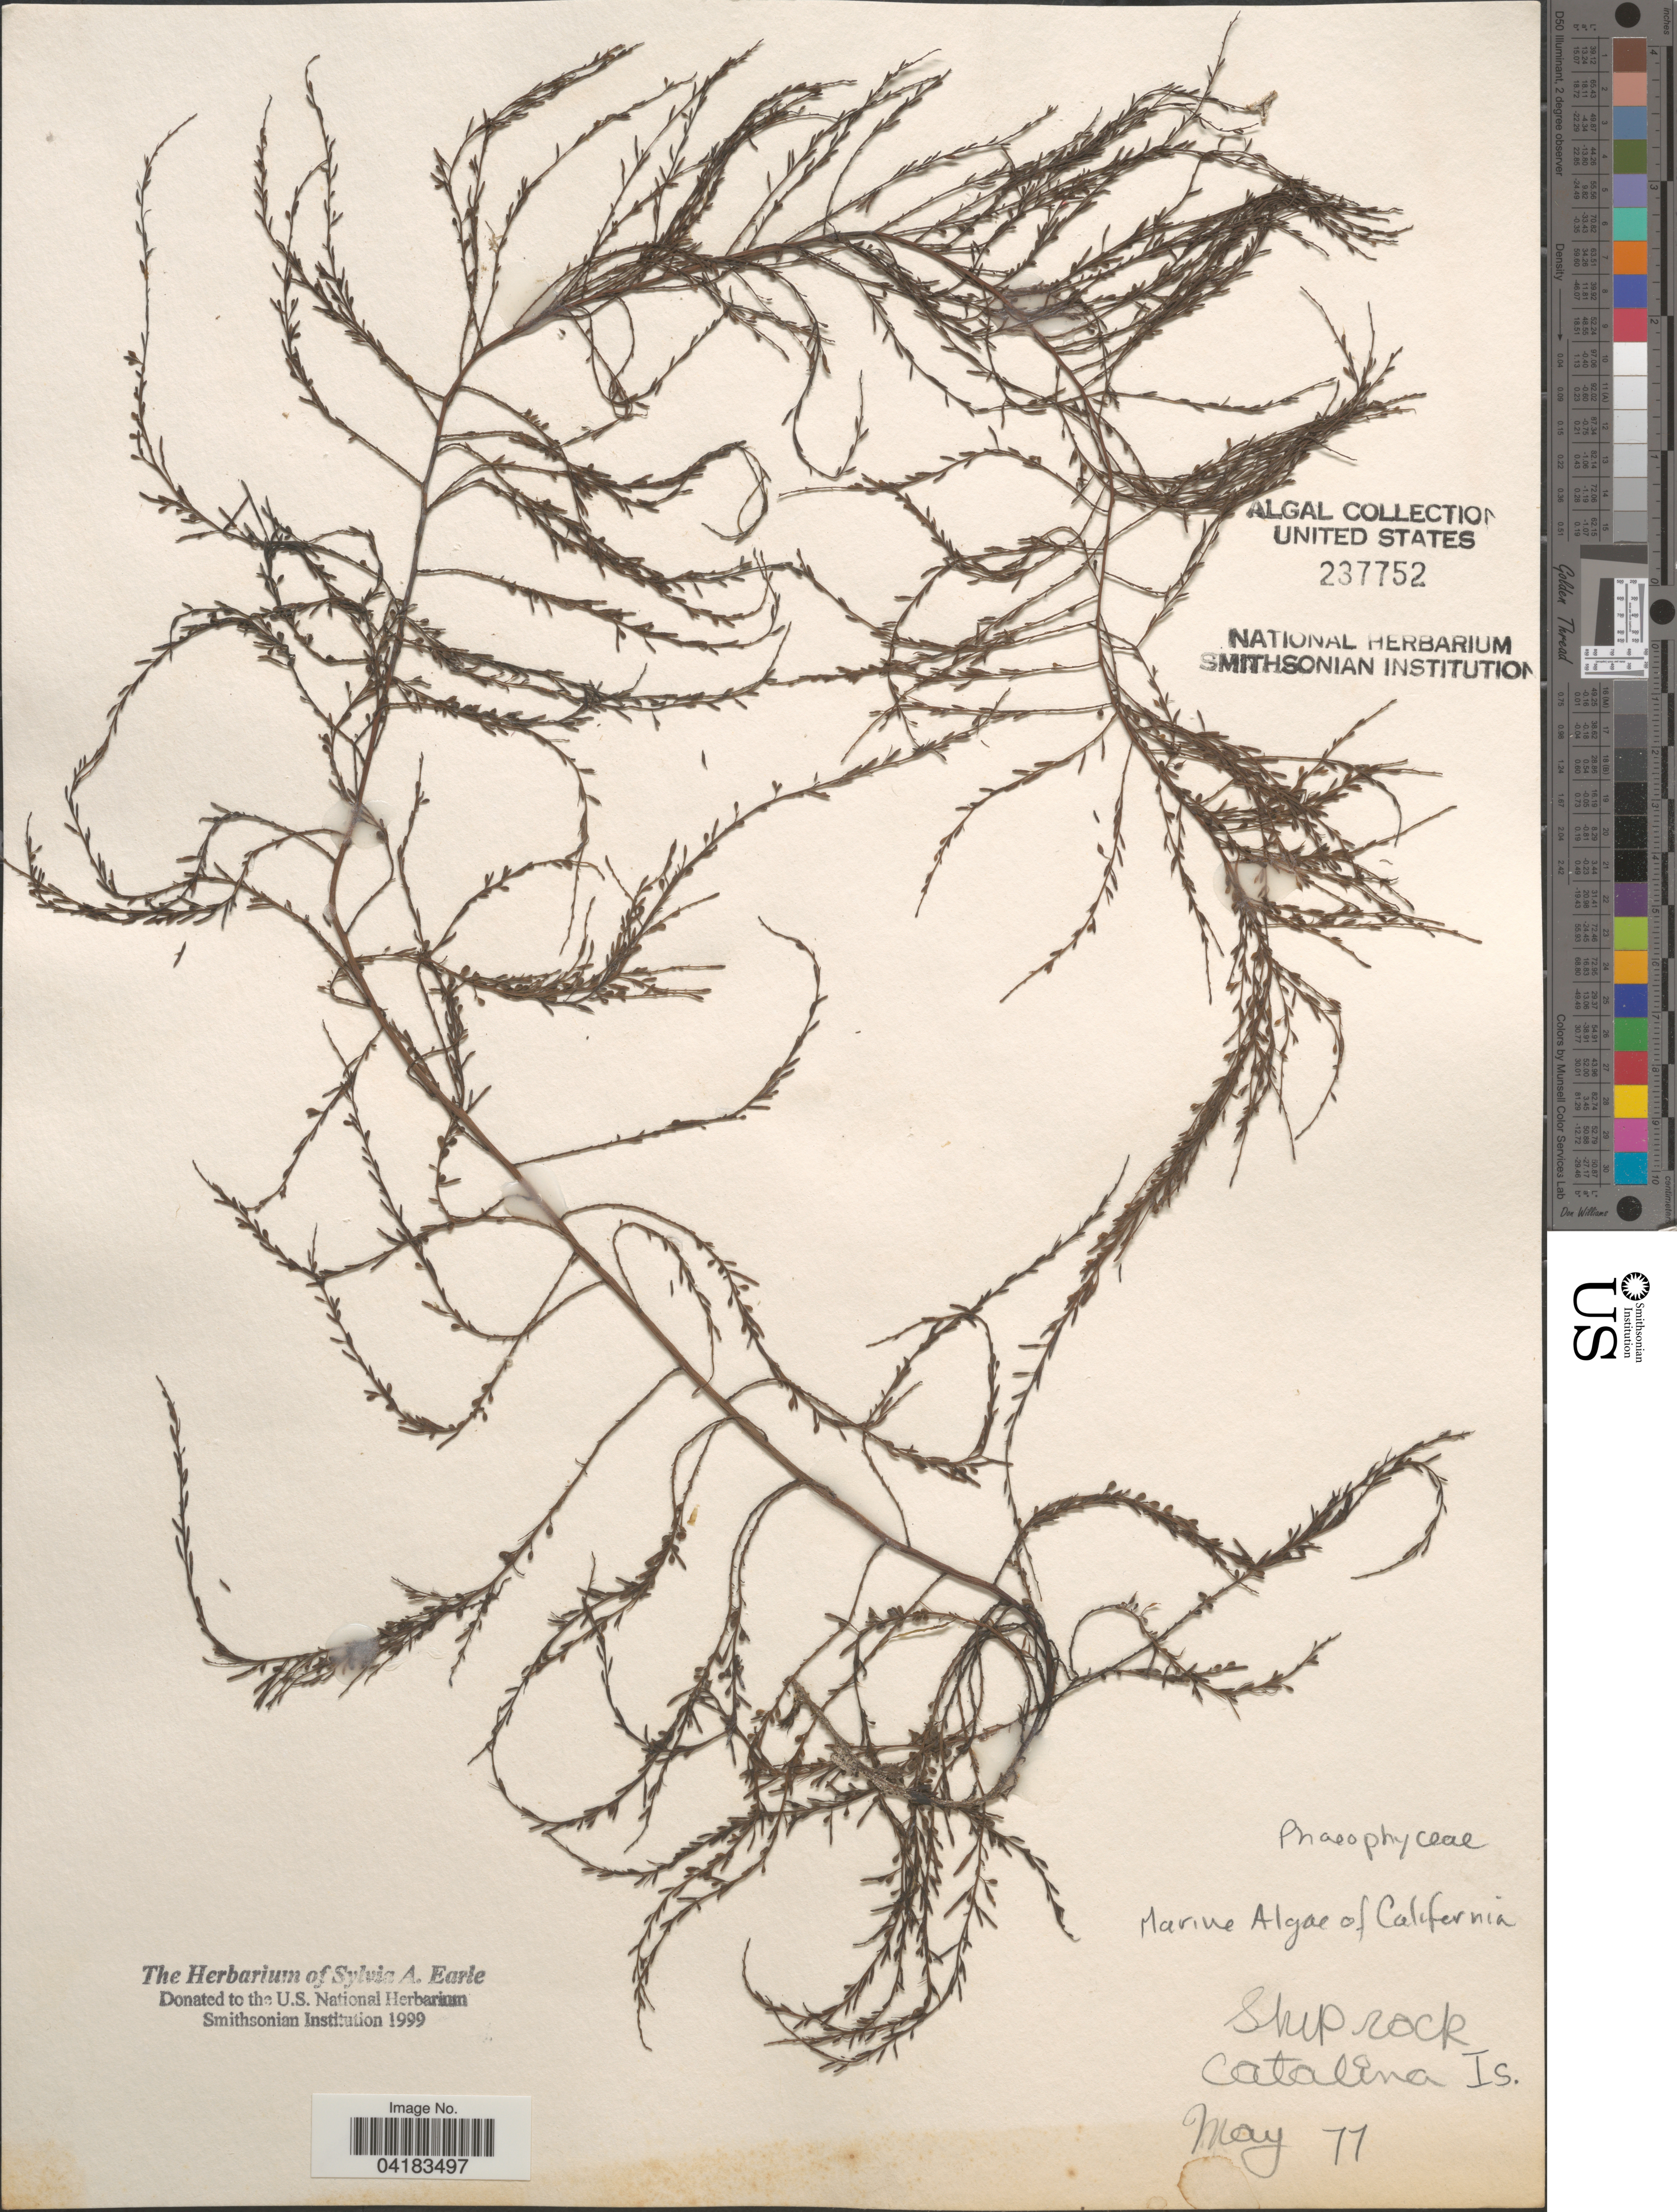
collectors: Ex herb. Sylvia A. Earle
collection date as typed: Transcribed d/m/y: /5/77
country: United States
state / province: California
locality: Ship rock Catalina Is.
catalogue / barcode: US 237752